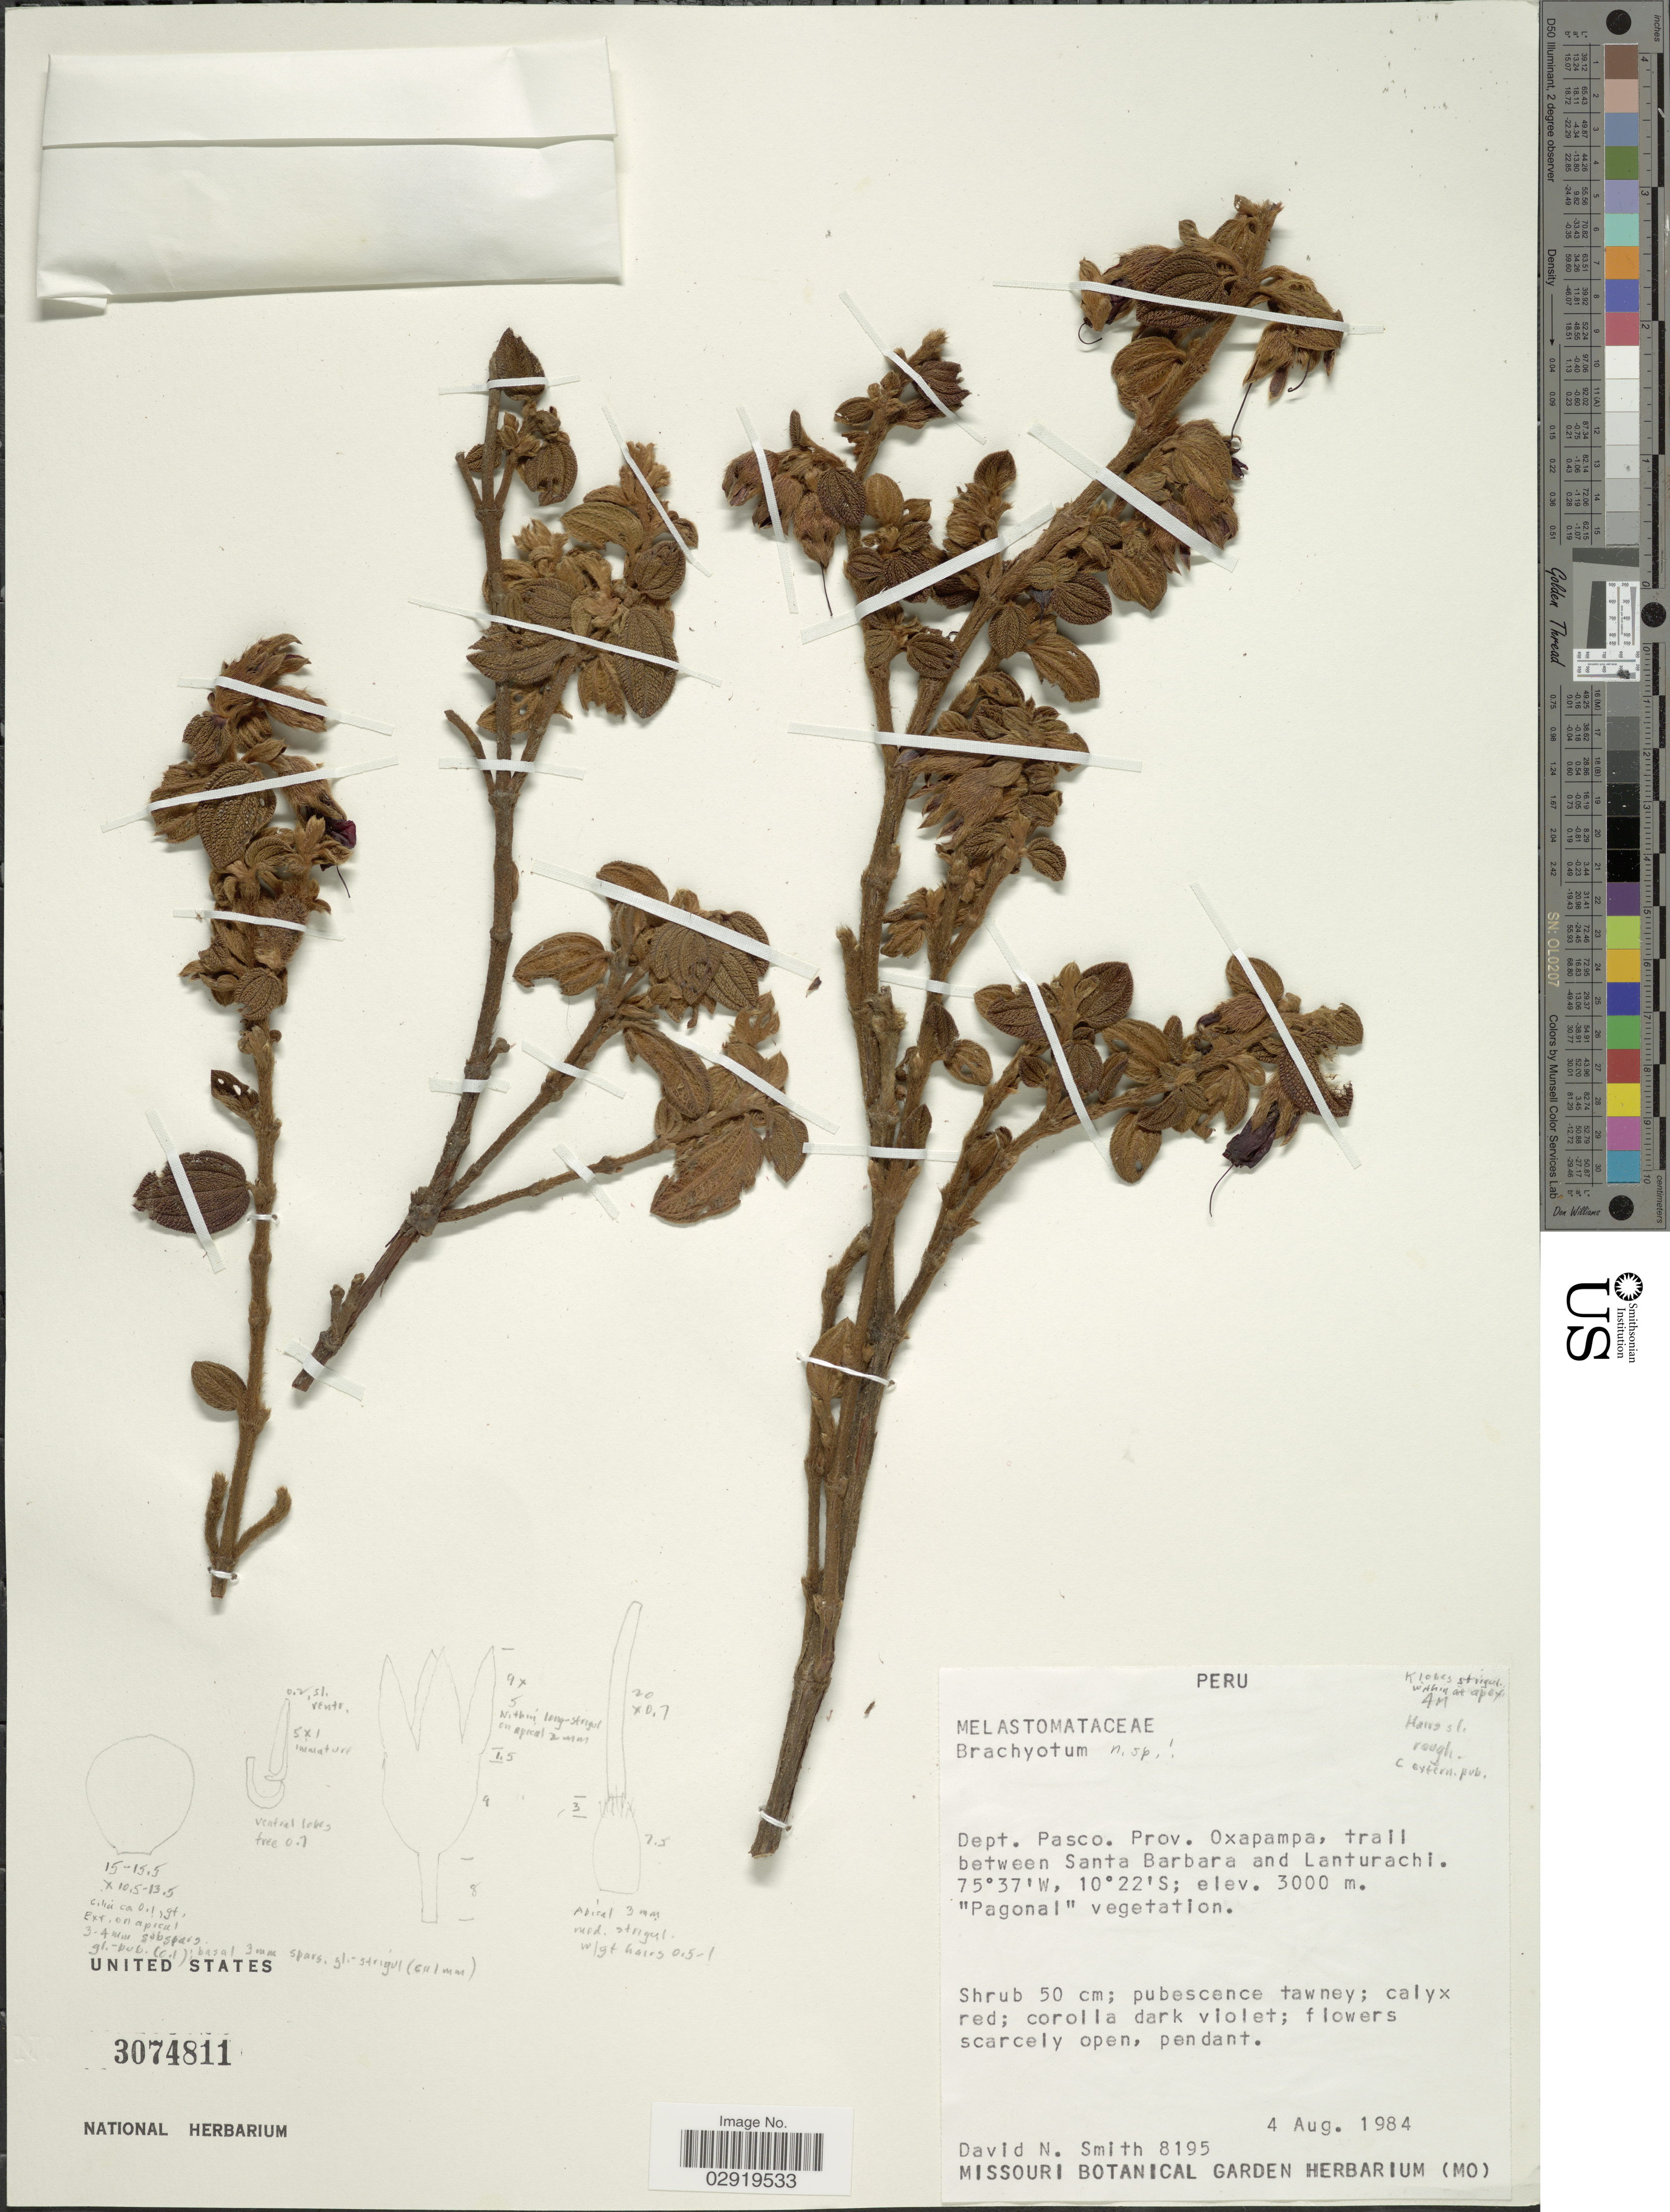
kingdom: Plantae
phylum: Tracheophyta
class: Magnoliopsida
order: Myrtales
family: Melastomataceae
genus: Brachyotum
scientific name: Brachyotum sp.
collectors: D. Smith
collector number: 8195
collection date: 1984-08-04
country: Peru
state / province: Pasco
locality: Dept. Pasco. Prov. Oxapampa, trail between Santa Barbara and Lanturachi.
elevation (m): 3000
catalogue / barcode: US 3074811